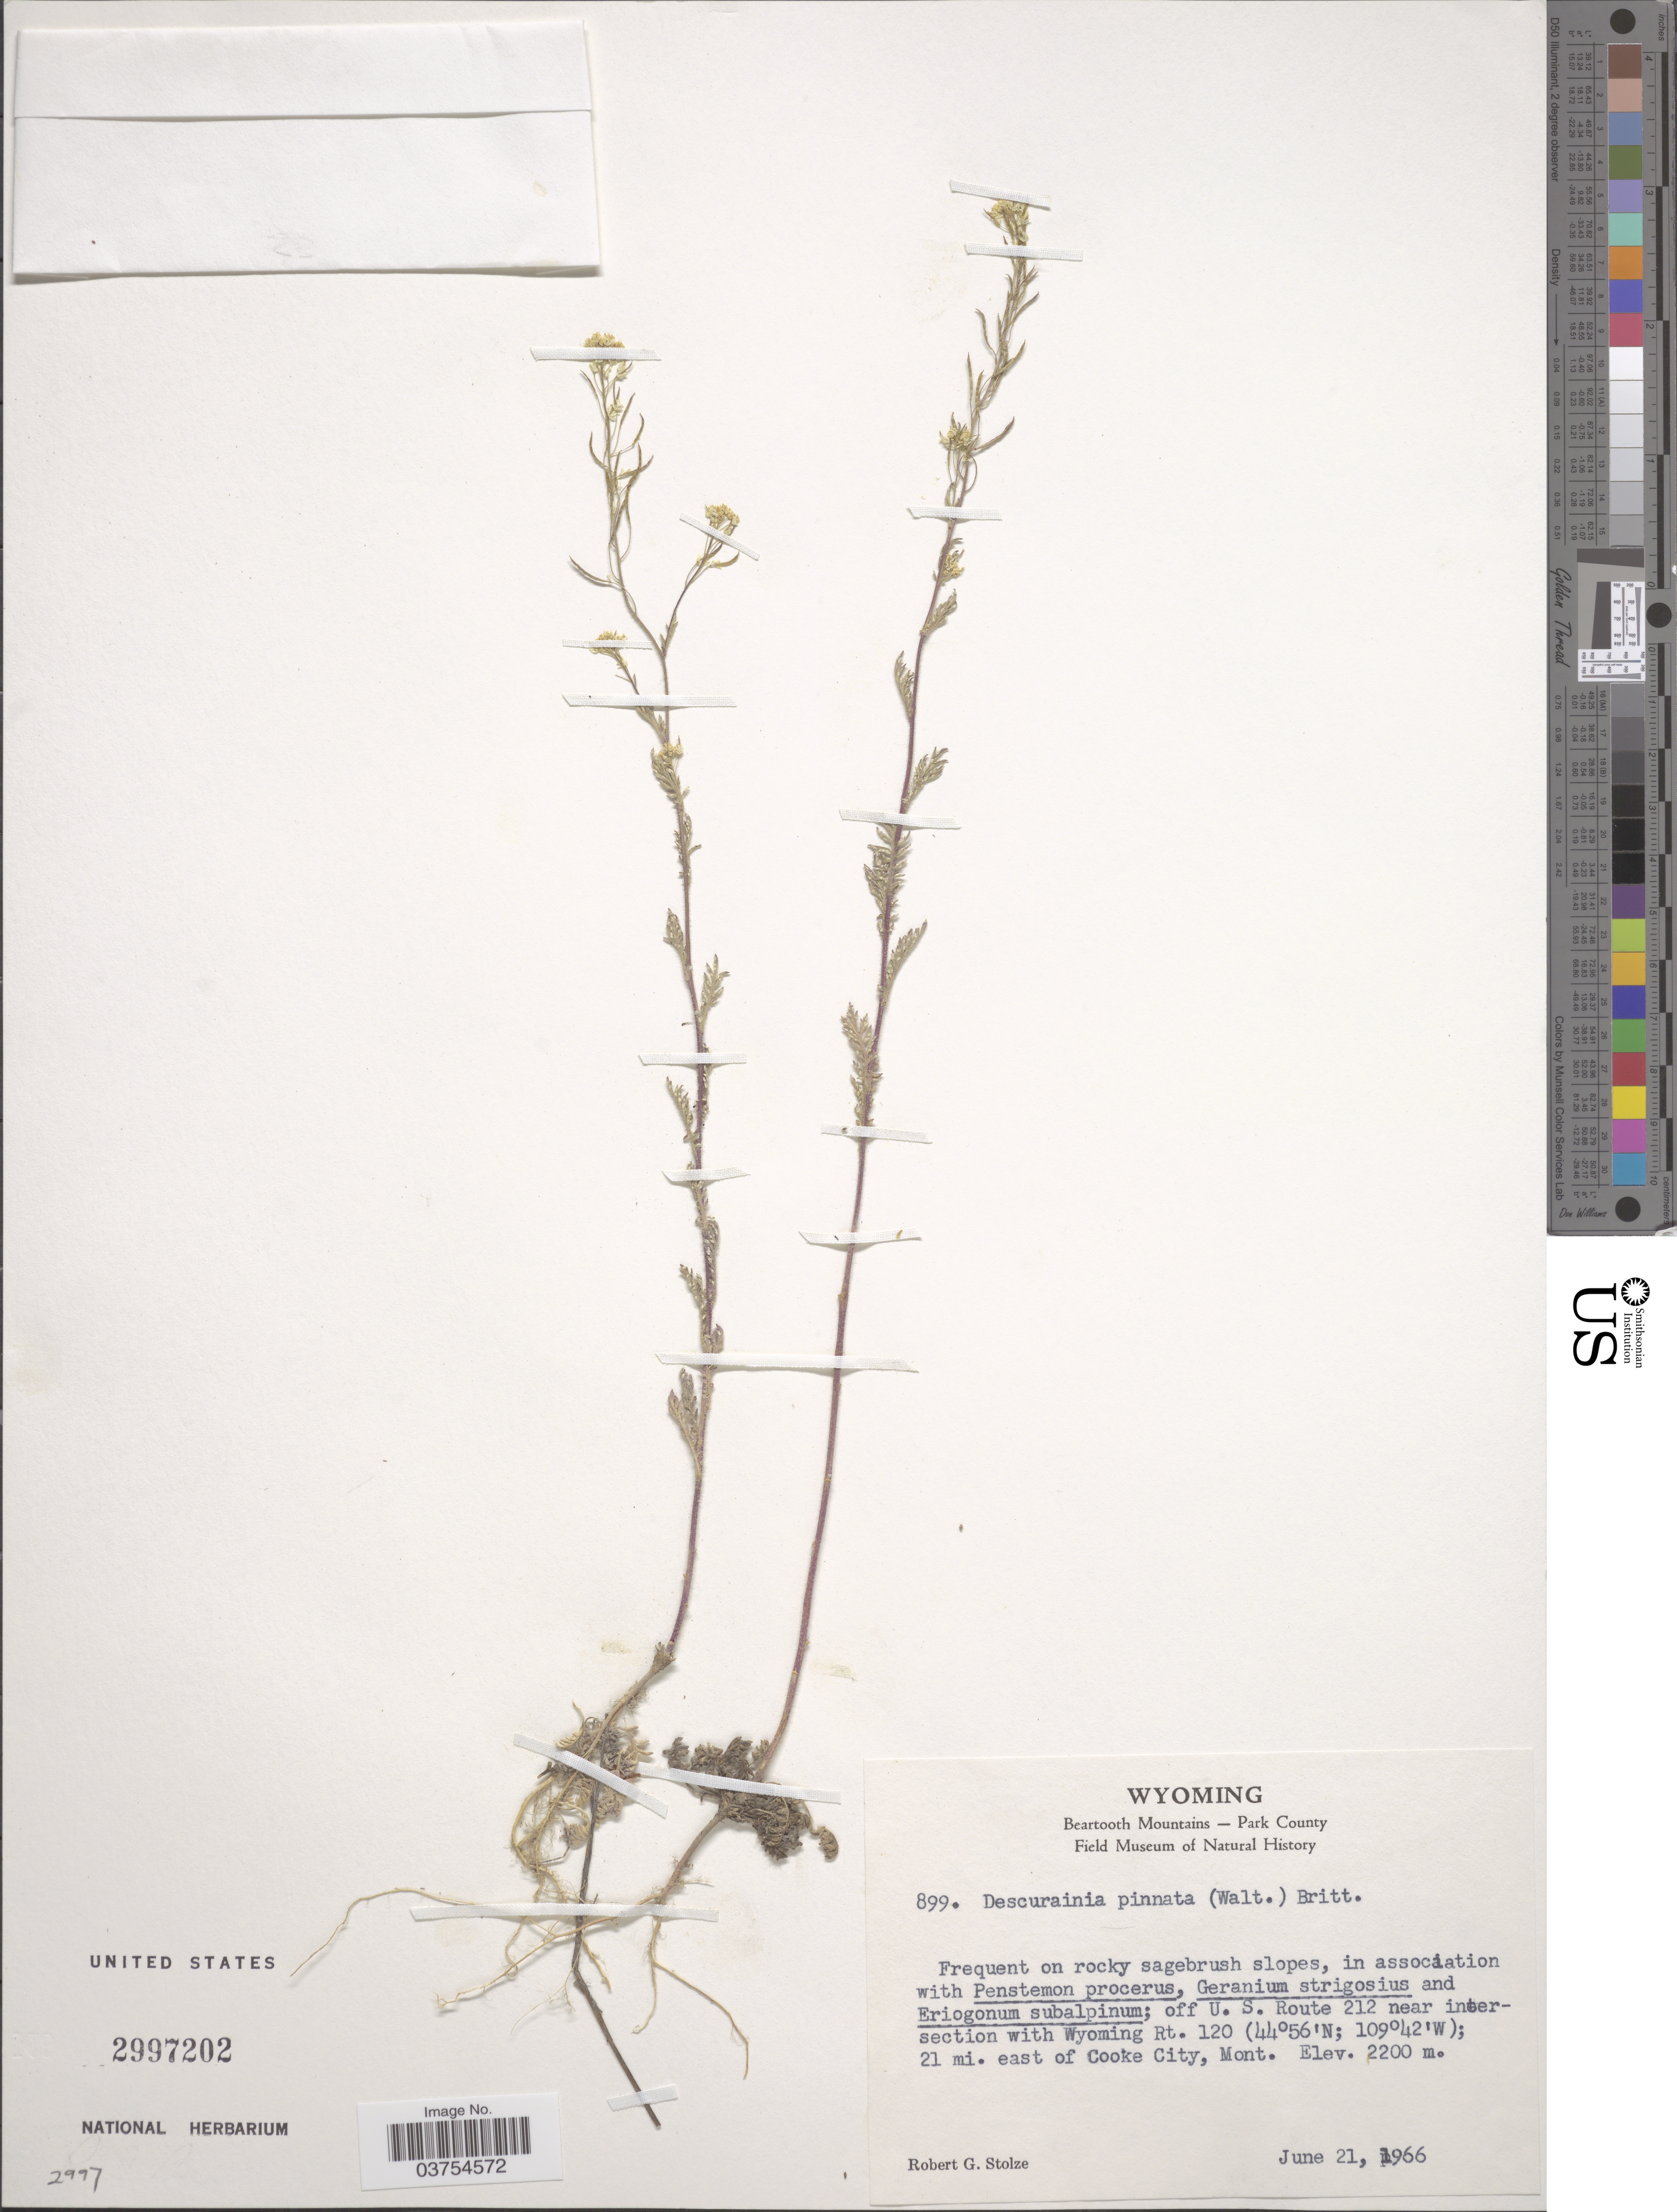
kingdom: Plantae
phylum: Tracheophyta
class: Magnoliopsida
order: Brassicales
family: Brassicaceae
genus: Descurainia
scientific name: Descurainia pinnata var. sp.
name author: (C.A. Mey.)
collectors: R. G. Stolze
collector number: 899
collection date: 1966-06-21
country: United States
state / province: Montana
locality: Beartooth Mountains- Park County. Off U.S. Rt. 212 near intersection with Wyoming Rt. 120; 21 mi. east of Cooke City, Mont.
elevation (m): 2200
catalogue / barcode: US 2997202